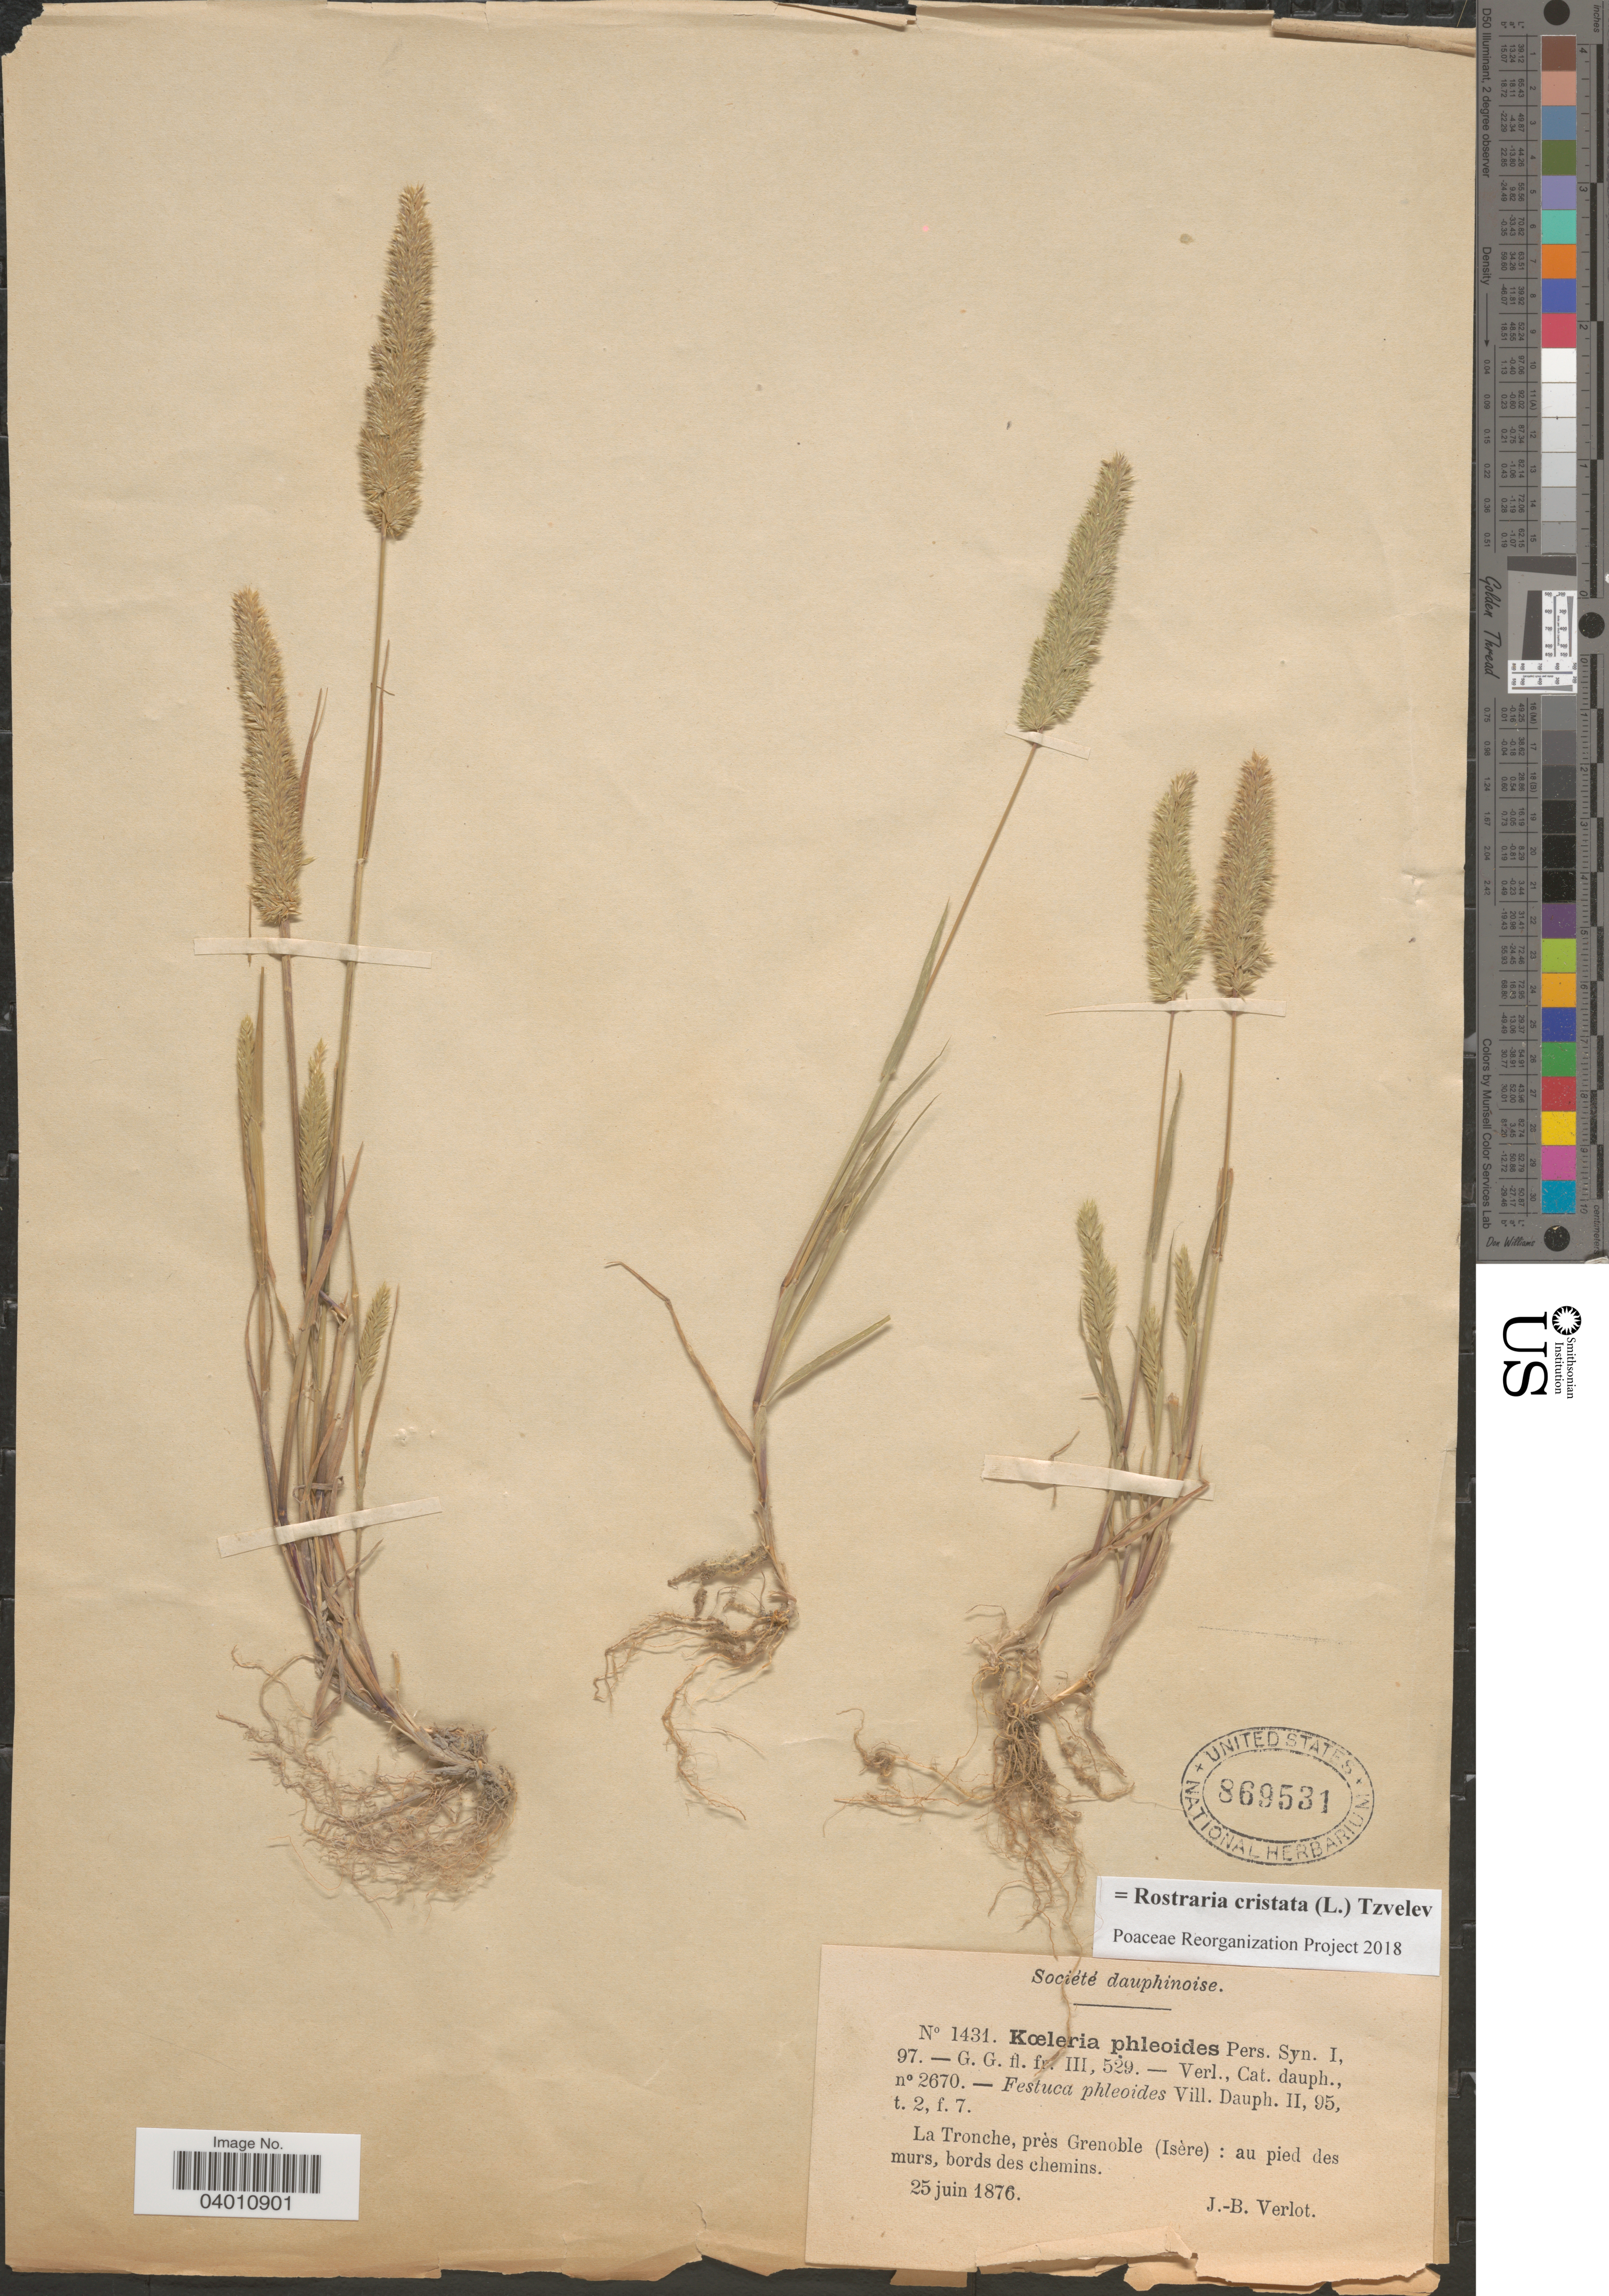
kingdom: Plantae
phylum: Tracheophyta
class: Liliopsida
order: Poales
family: Poaceae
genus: Rostraria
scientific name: Rostraria cristata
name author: (L.) Tzvelev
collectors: J. B. Verlot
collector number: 1431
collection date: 1876-06-25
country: France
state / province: Auvergne-Rhône-Alpes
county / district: Isère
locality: Société dauphionoise. La Tronche, près Grenoble (Isère): au pied des murs, bords des chemins.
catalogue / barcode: US 869531